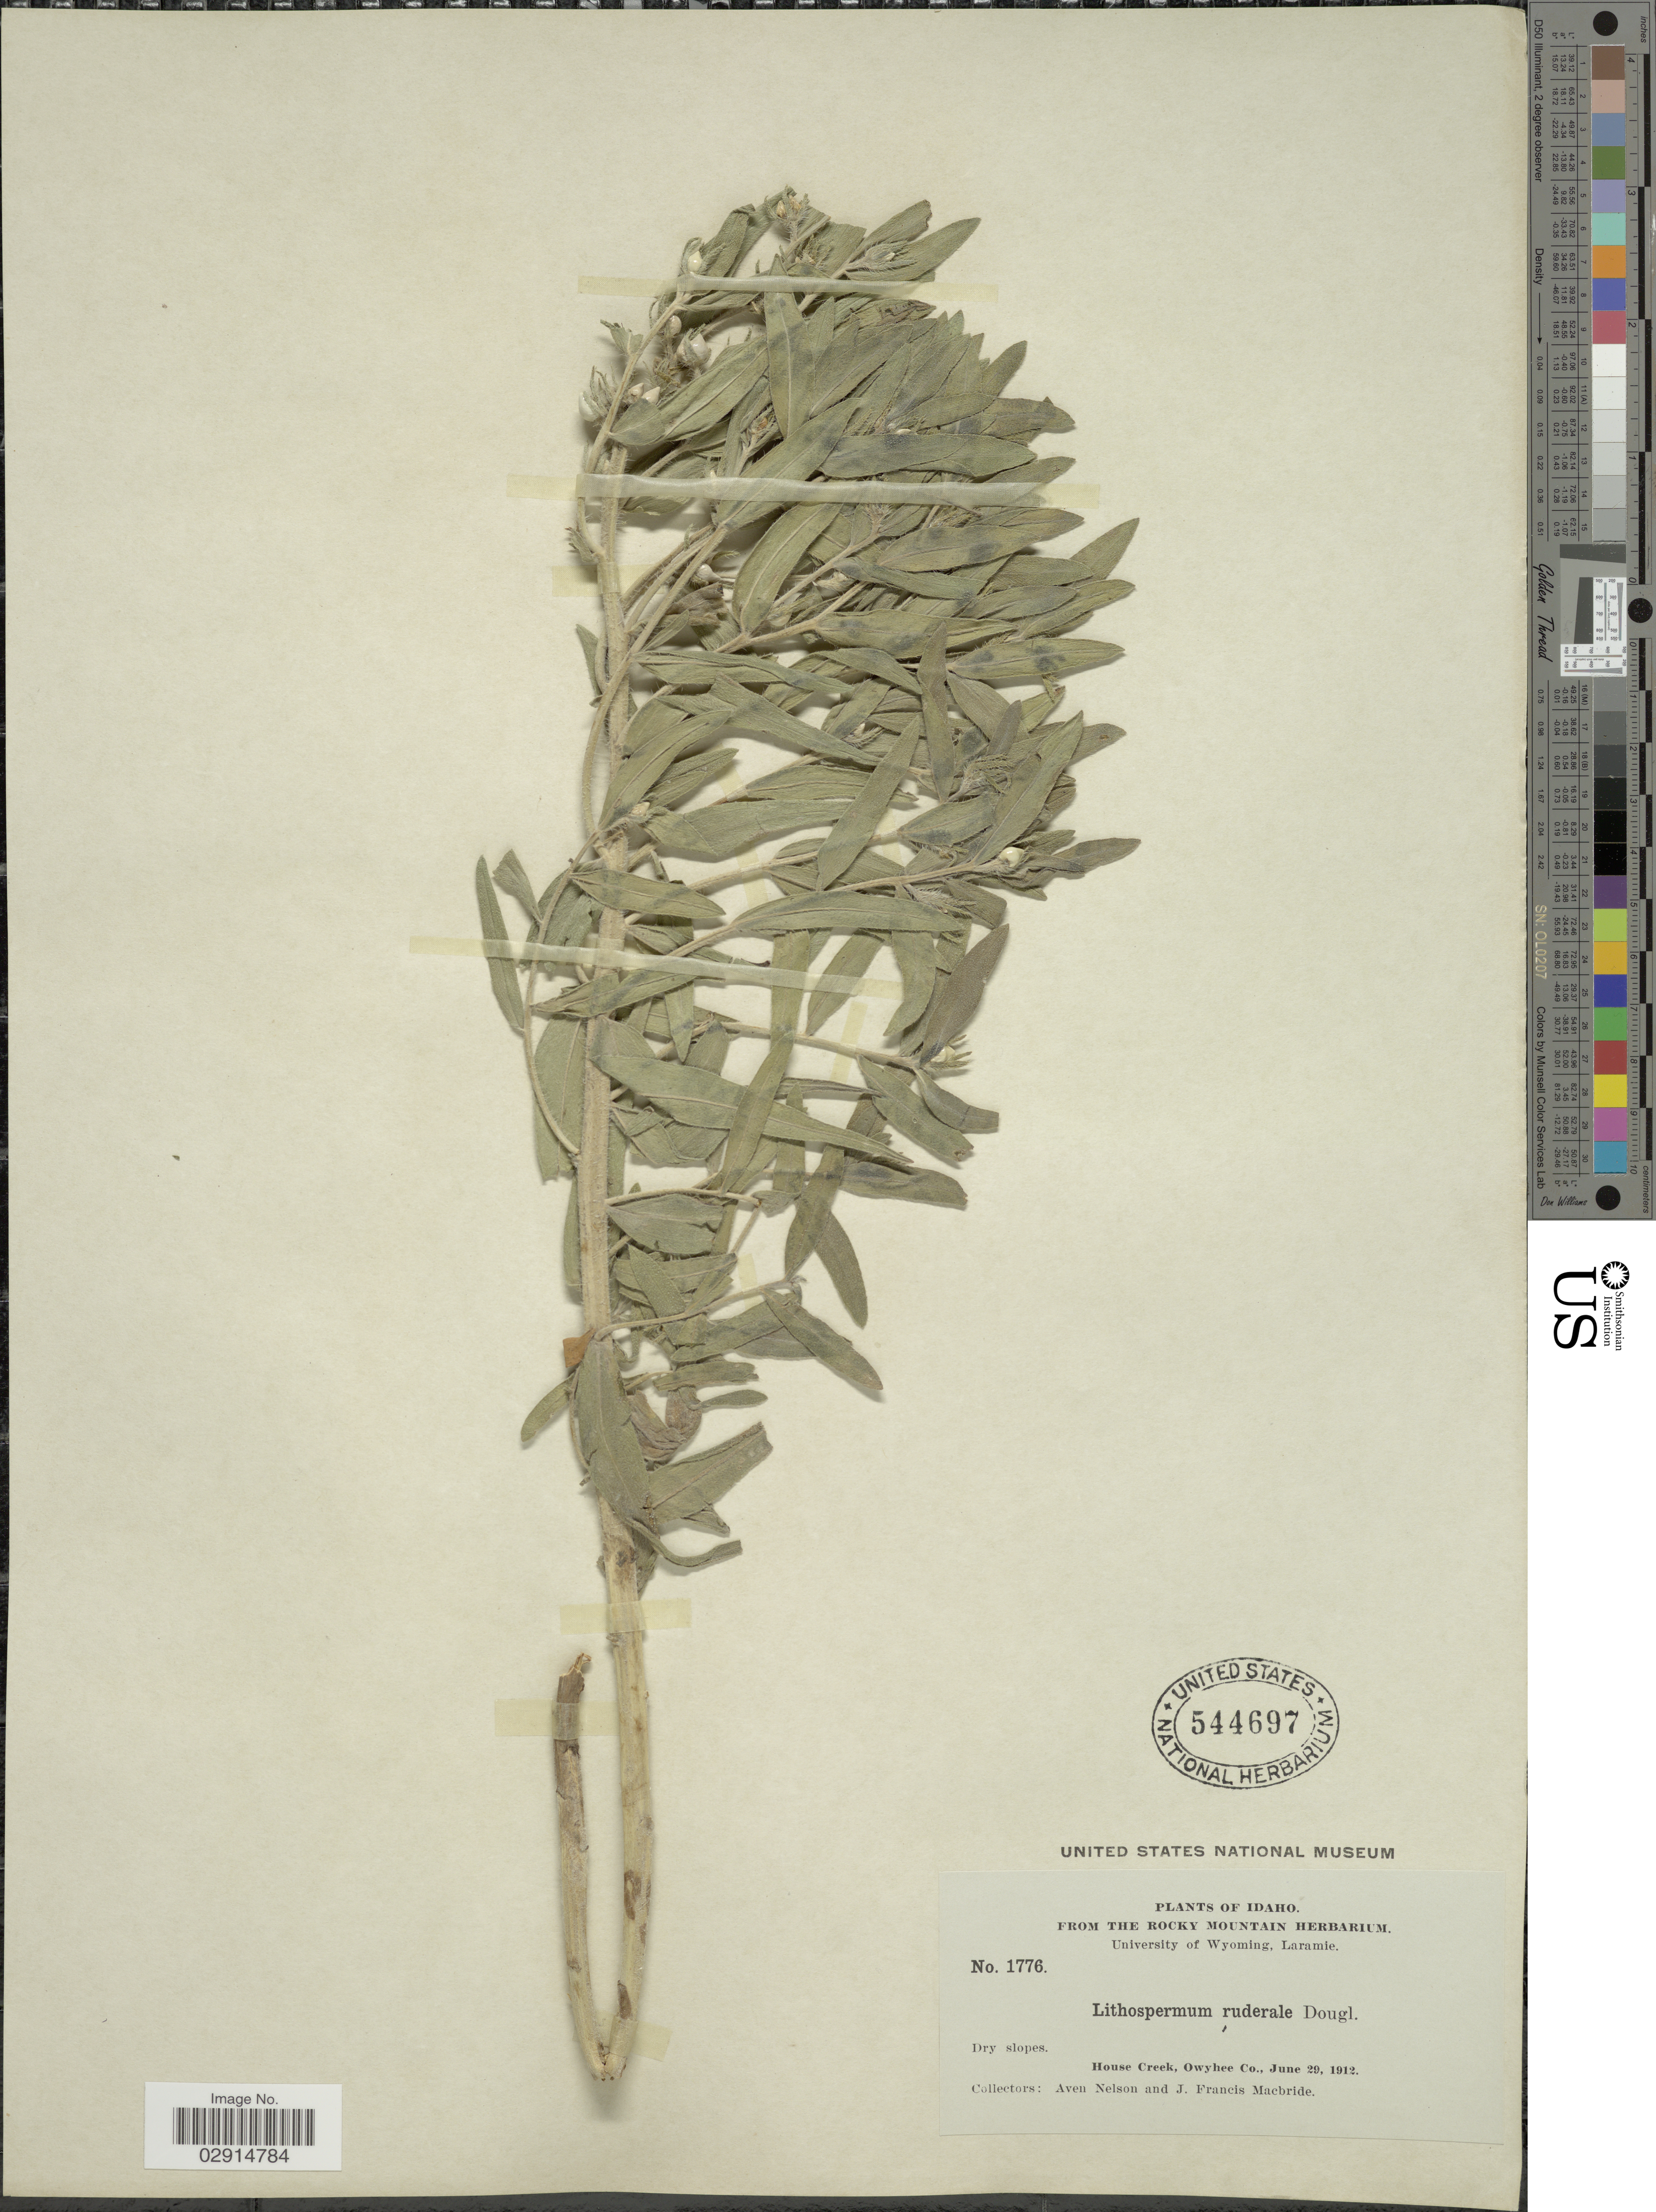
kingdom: Plantae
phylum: Tracheophyta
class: Magnoliopsida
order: Boraginales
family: Boraginaceae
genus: Lithospermum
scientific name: Lithospermum ruderale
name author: Douglas ex Lehm.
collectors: A. Nelson & J. F. Macbride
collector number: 1776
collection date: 1912-06-29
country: United States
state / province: Idaho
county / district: Owyhee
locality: House Creek, Owyhee Co.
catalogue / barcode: US 544697